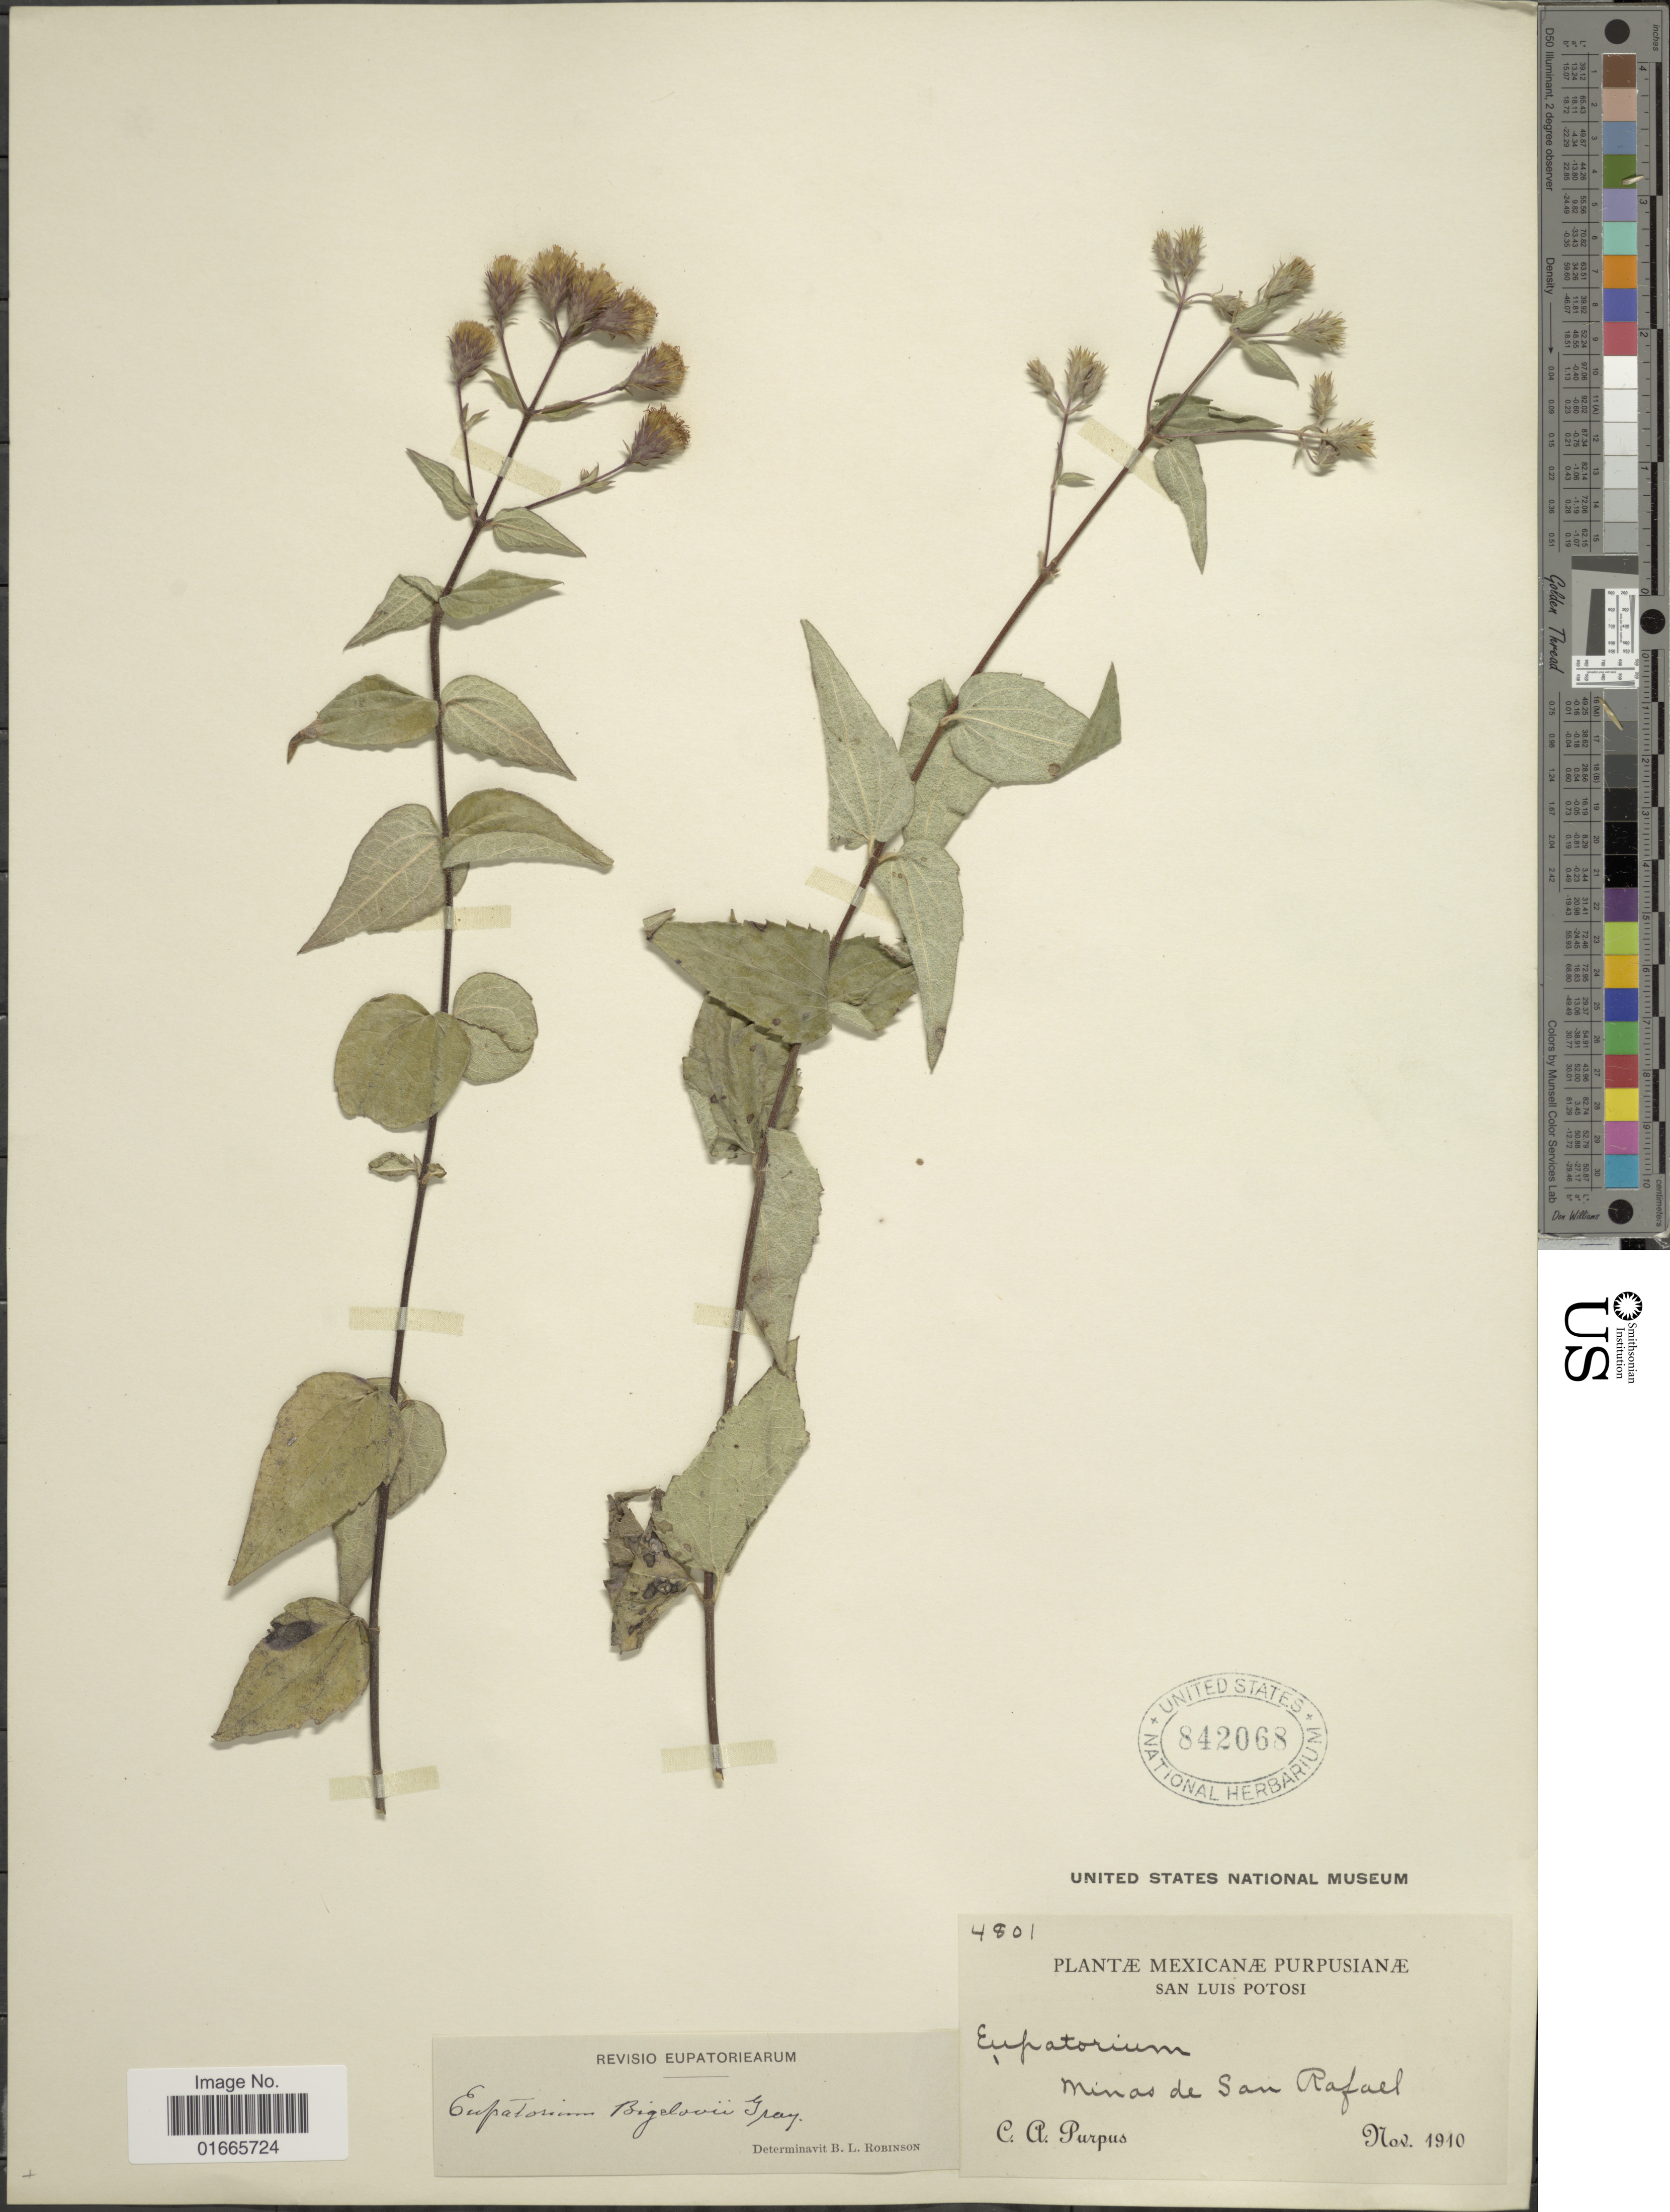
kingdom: Plantae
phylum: Tracheophyta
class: Magnoliopsida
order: Asterales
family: Asteraceae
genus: Chromolaena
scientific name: Chromolaena bigelovii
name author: (A. Gray) R.M. King & H. Rob.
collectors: C. A. Purpus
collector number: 4801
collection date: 1901-11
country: Mexico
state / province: San Luis Potosí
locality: Minas de San Rafael.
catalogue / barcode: US 842068